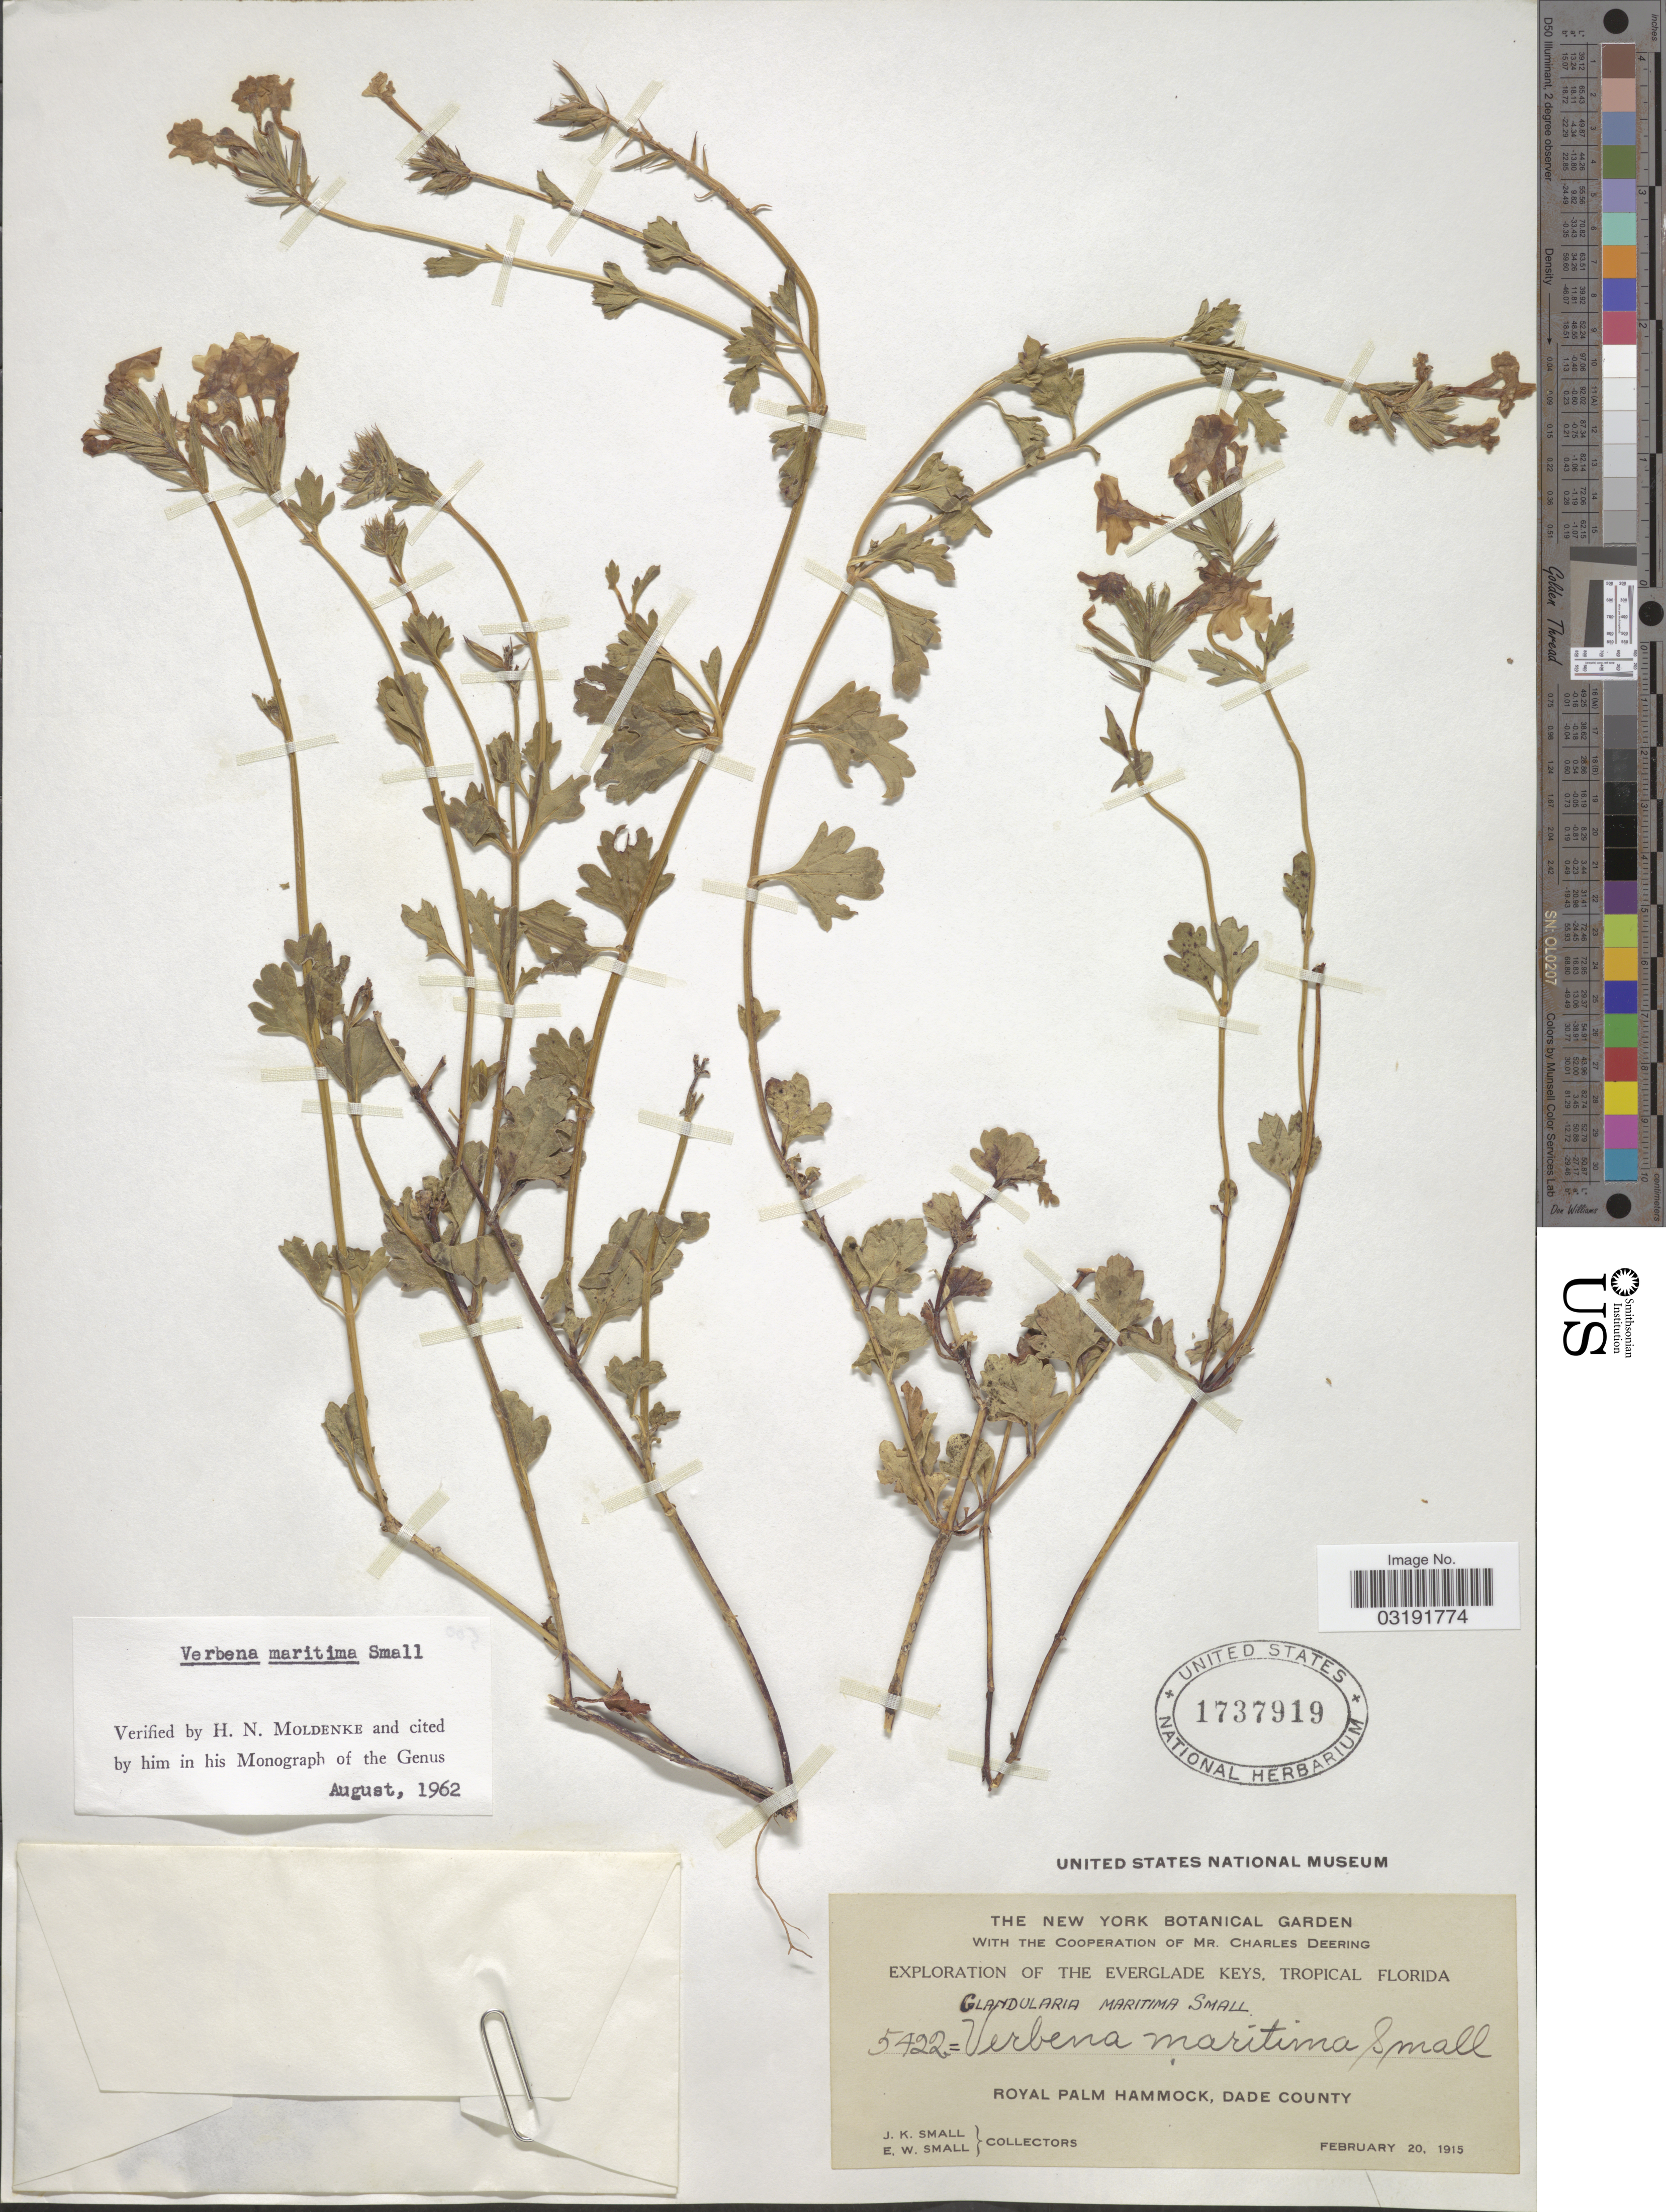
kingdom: Plantae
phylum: Tracheophyta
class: Magnoliopsida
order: Lamiales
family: Verbenaceae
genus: Verbena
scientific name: Verbena maritima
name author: Small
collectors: J. K. Small & E. W. Small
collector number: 5422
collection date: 1915-02-20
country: United States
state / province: Florida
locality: Everglade Keys, Tropical Florida. Royal Palm Hammock, Dade County.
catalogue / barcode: US 1737919